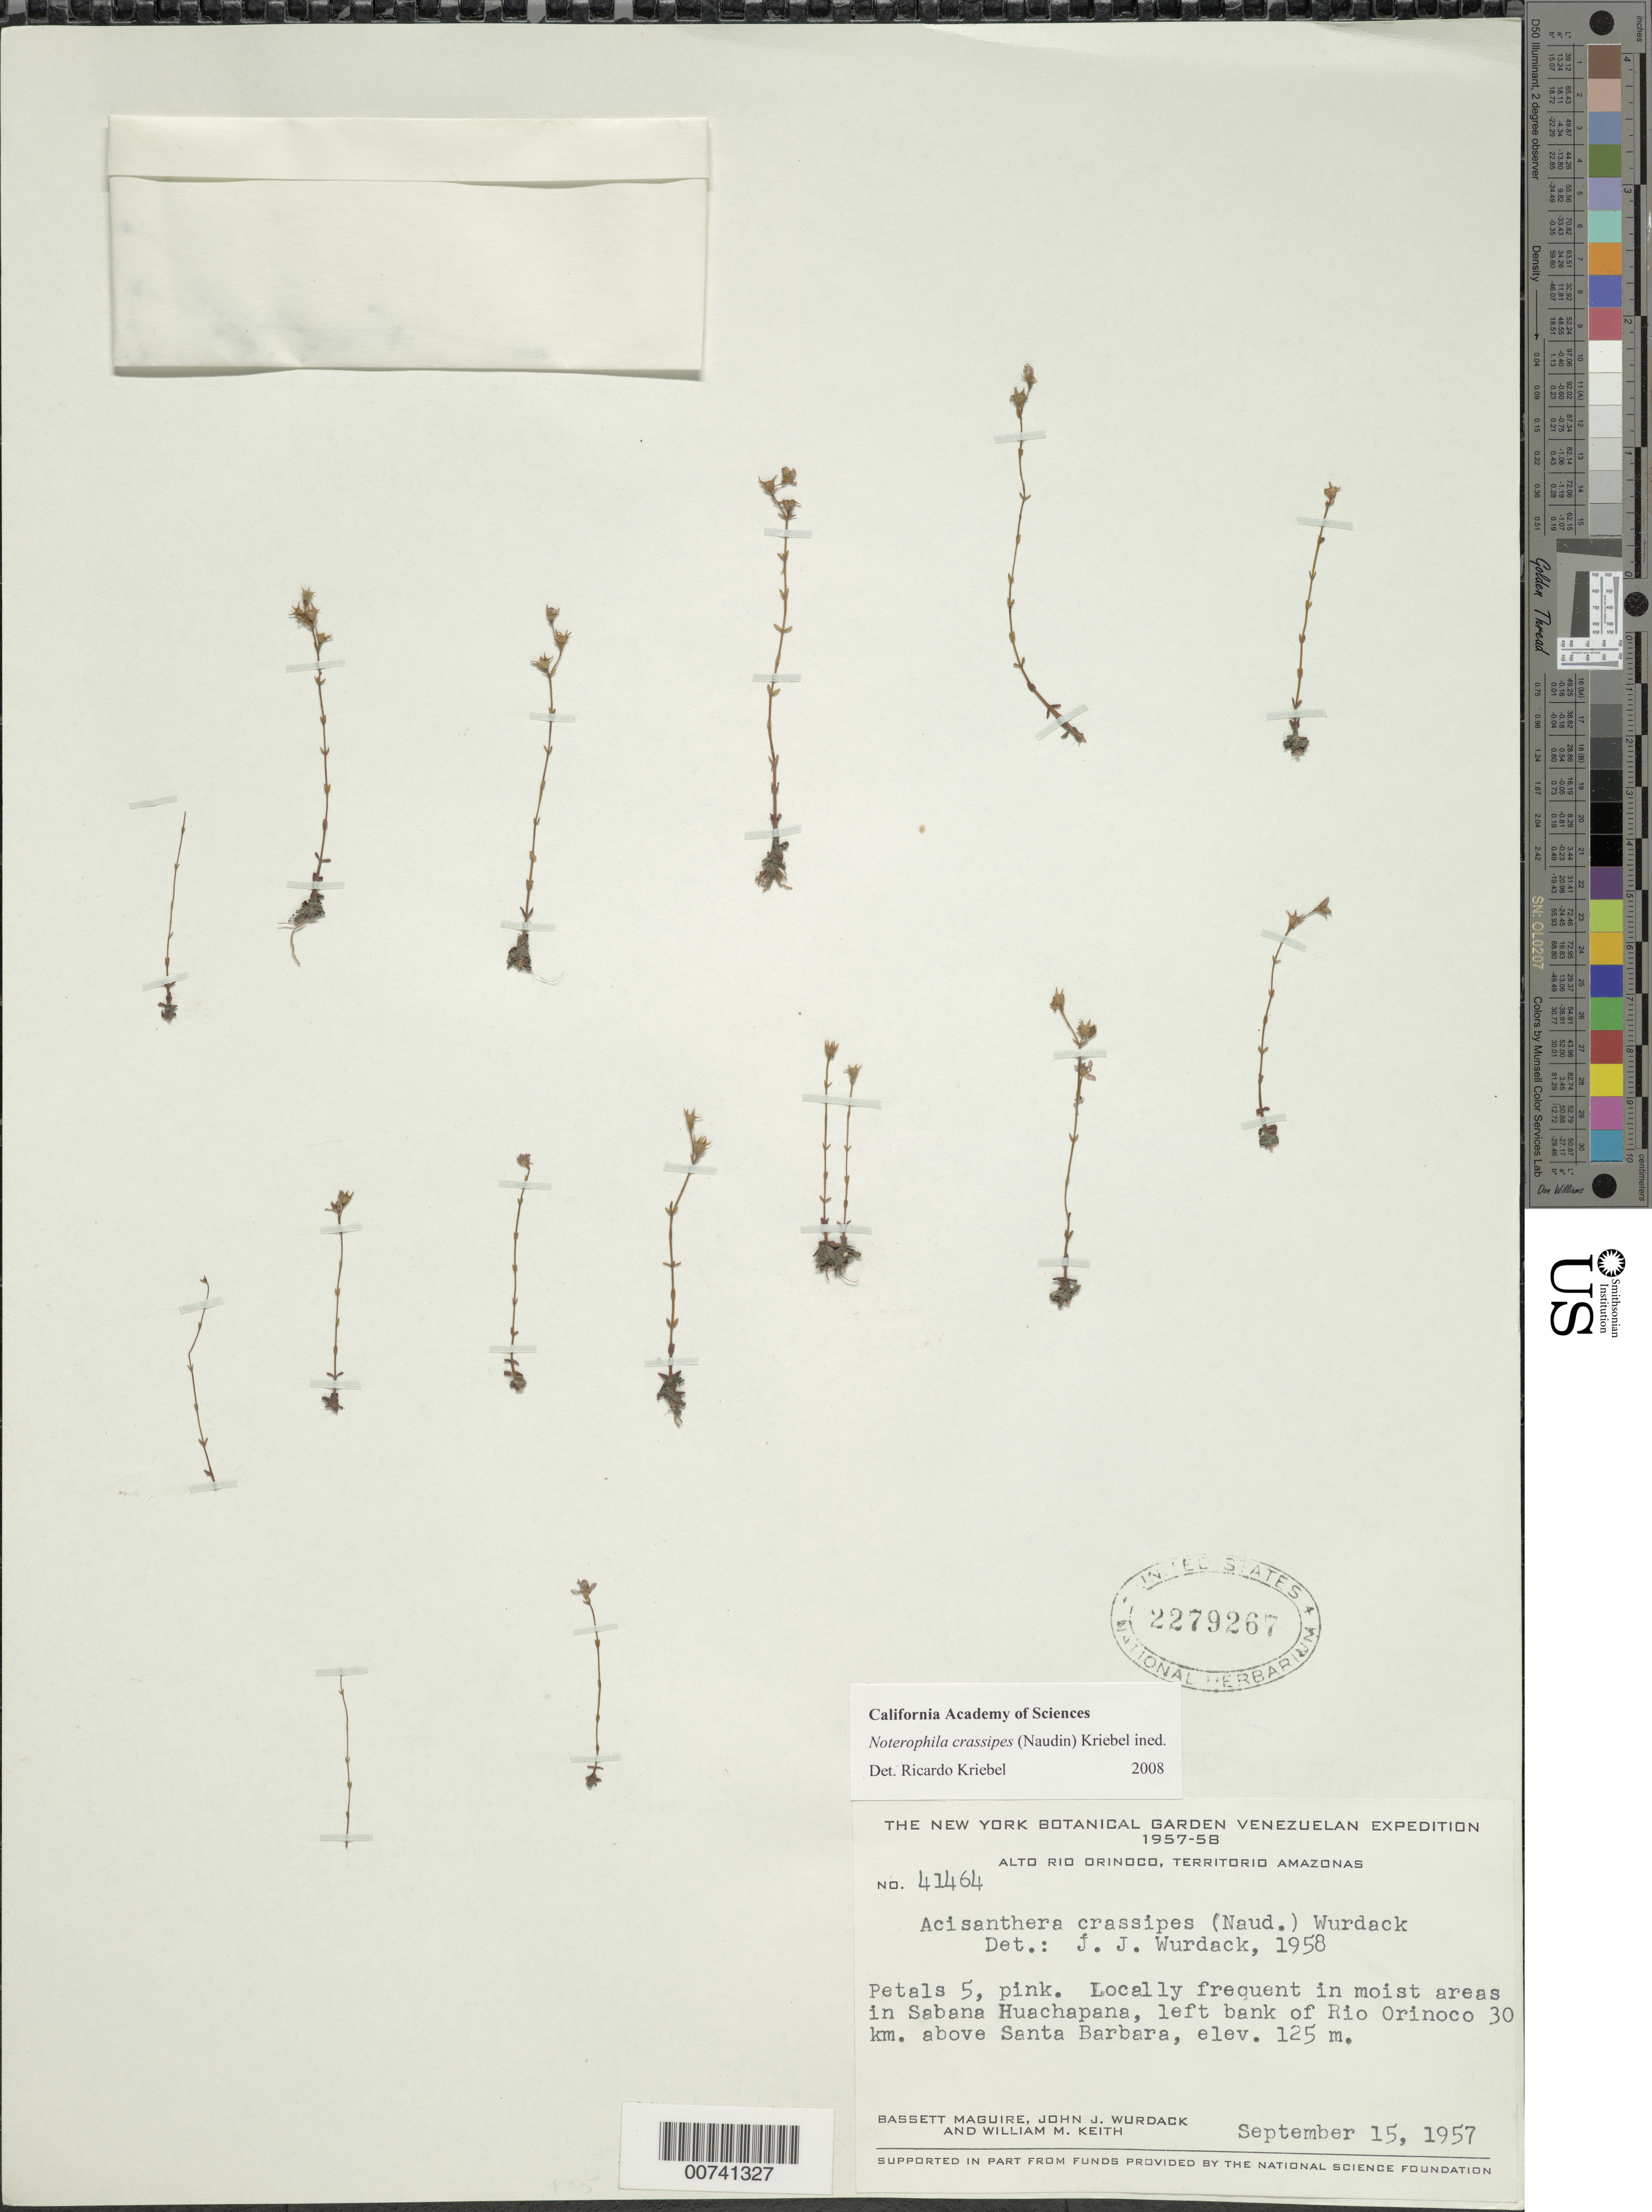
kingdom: Plantae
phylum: Tracheophyta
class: Magnoliopsida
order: Myrtales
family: Melastomataceae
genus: Noterophila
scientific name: Noterophila crassipes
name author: (Naudin) Kriebel & M.J. Rocha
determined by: Nunes da Silva, Diego, (RB), Jardim Botanico do Rio de Janeiro - Herbario (BRAZIL)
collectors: B. Maguire, J. J. Wurdack & W. Keith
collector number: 41464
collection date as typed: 15-Sep-57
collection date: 1957-09-15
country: Venezuela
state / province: Amazonas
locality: Río Orinoco, 30 km above Santa Barbara, Sabana Huachapana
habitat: Moist areas in savanna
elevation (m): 125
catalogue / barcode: US 2279267